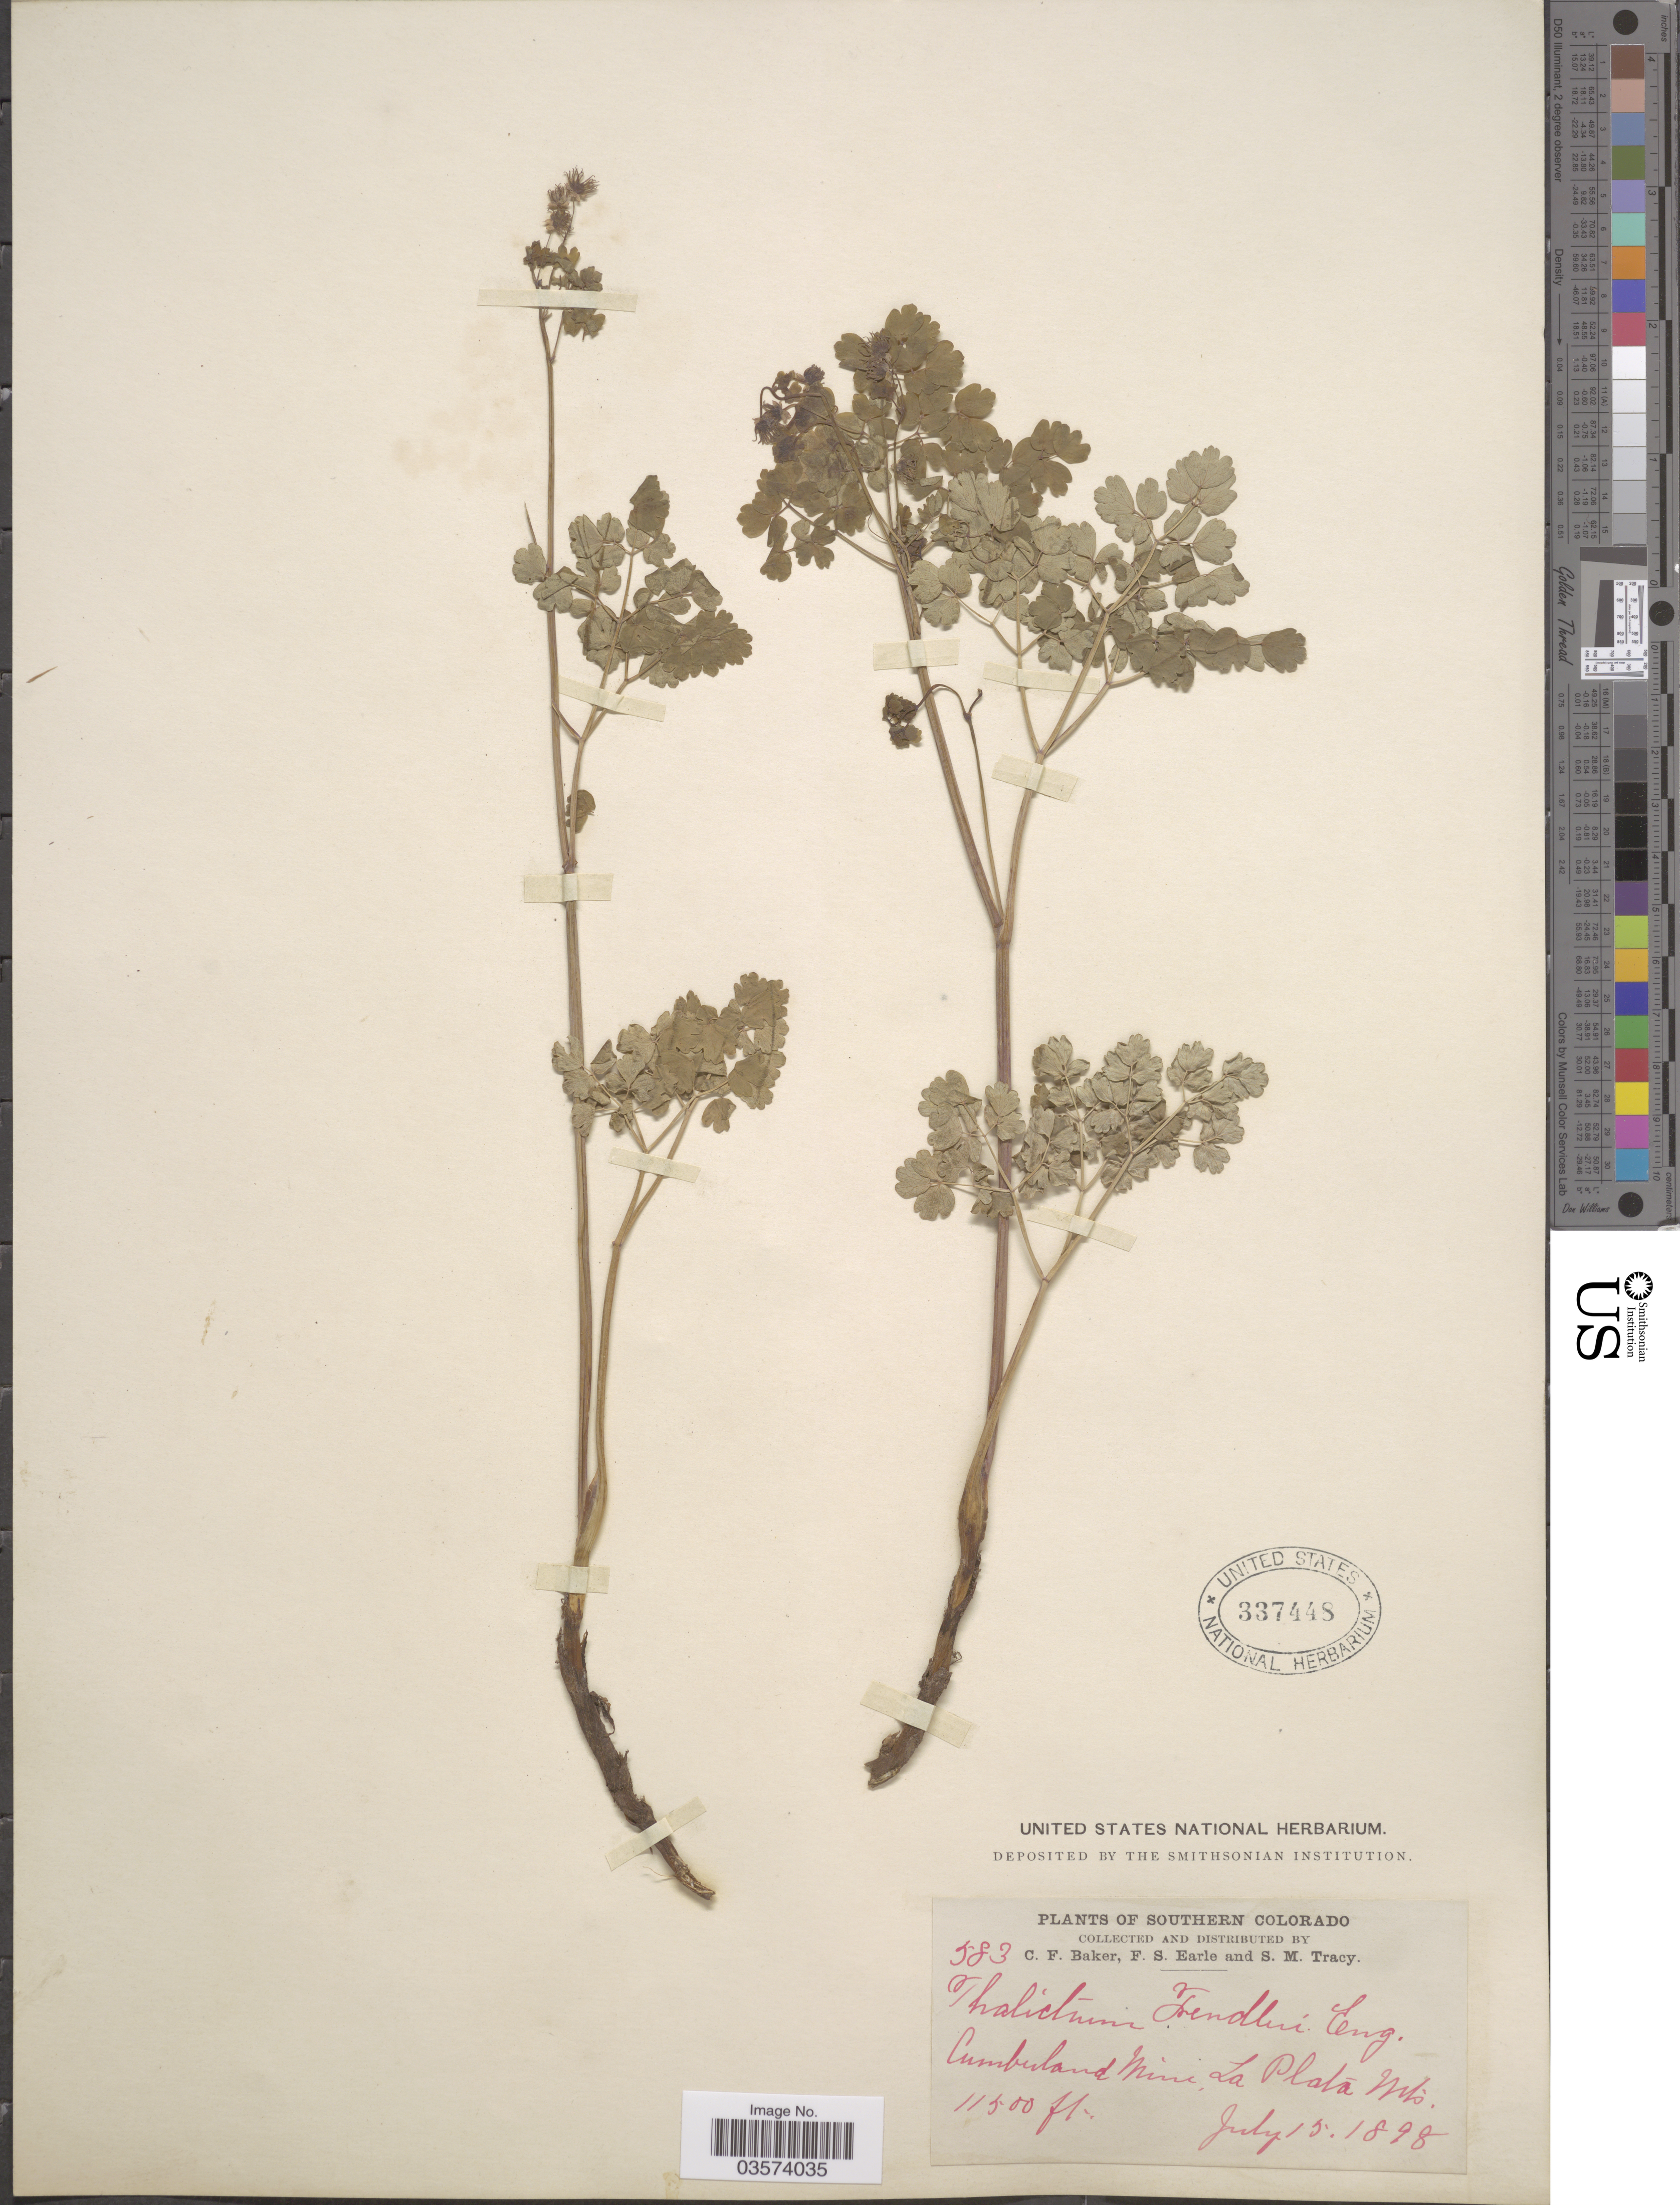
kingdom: Plantae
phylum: Tracheophyta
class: Magnoliopsida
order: Ranunculales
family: Ranunculaceae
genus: Thalictrum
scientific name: Thalictrum fendleri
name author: Engelm. ex A. Gray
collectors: C. F. Baker, F. S. Earle & S. M. Tracy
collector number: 583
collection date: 1898-07-15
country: United States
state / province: Colorado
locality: Southern Colorado. Cumberland Mine, La Plata Mts.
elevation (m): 3505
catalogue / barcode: US 337448